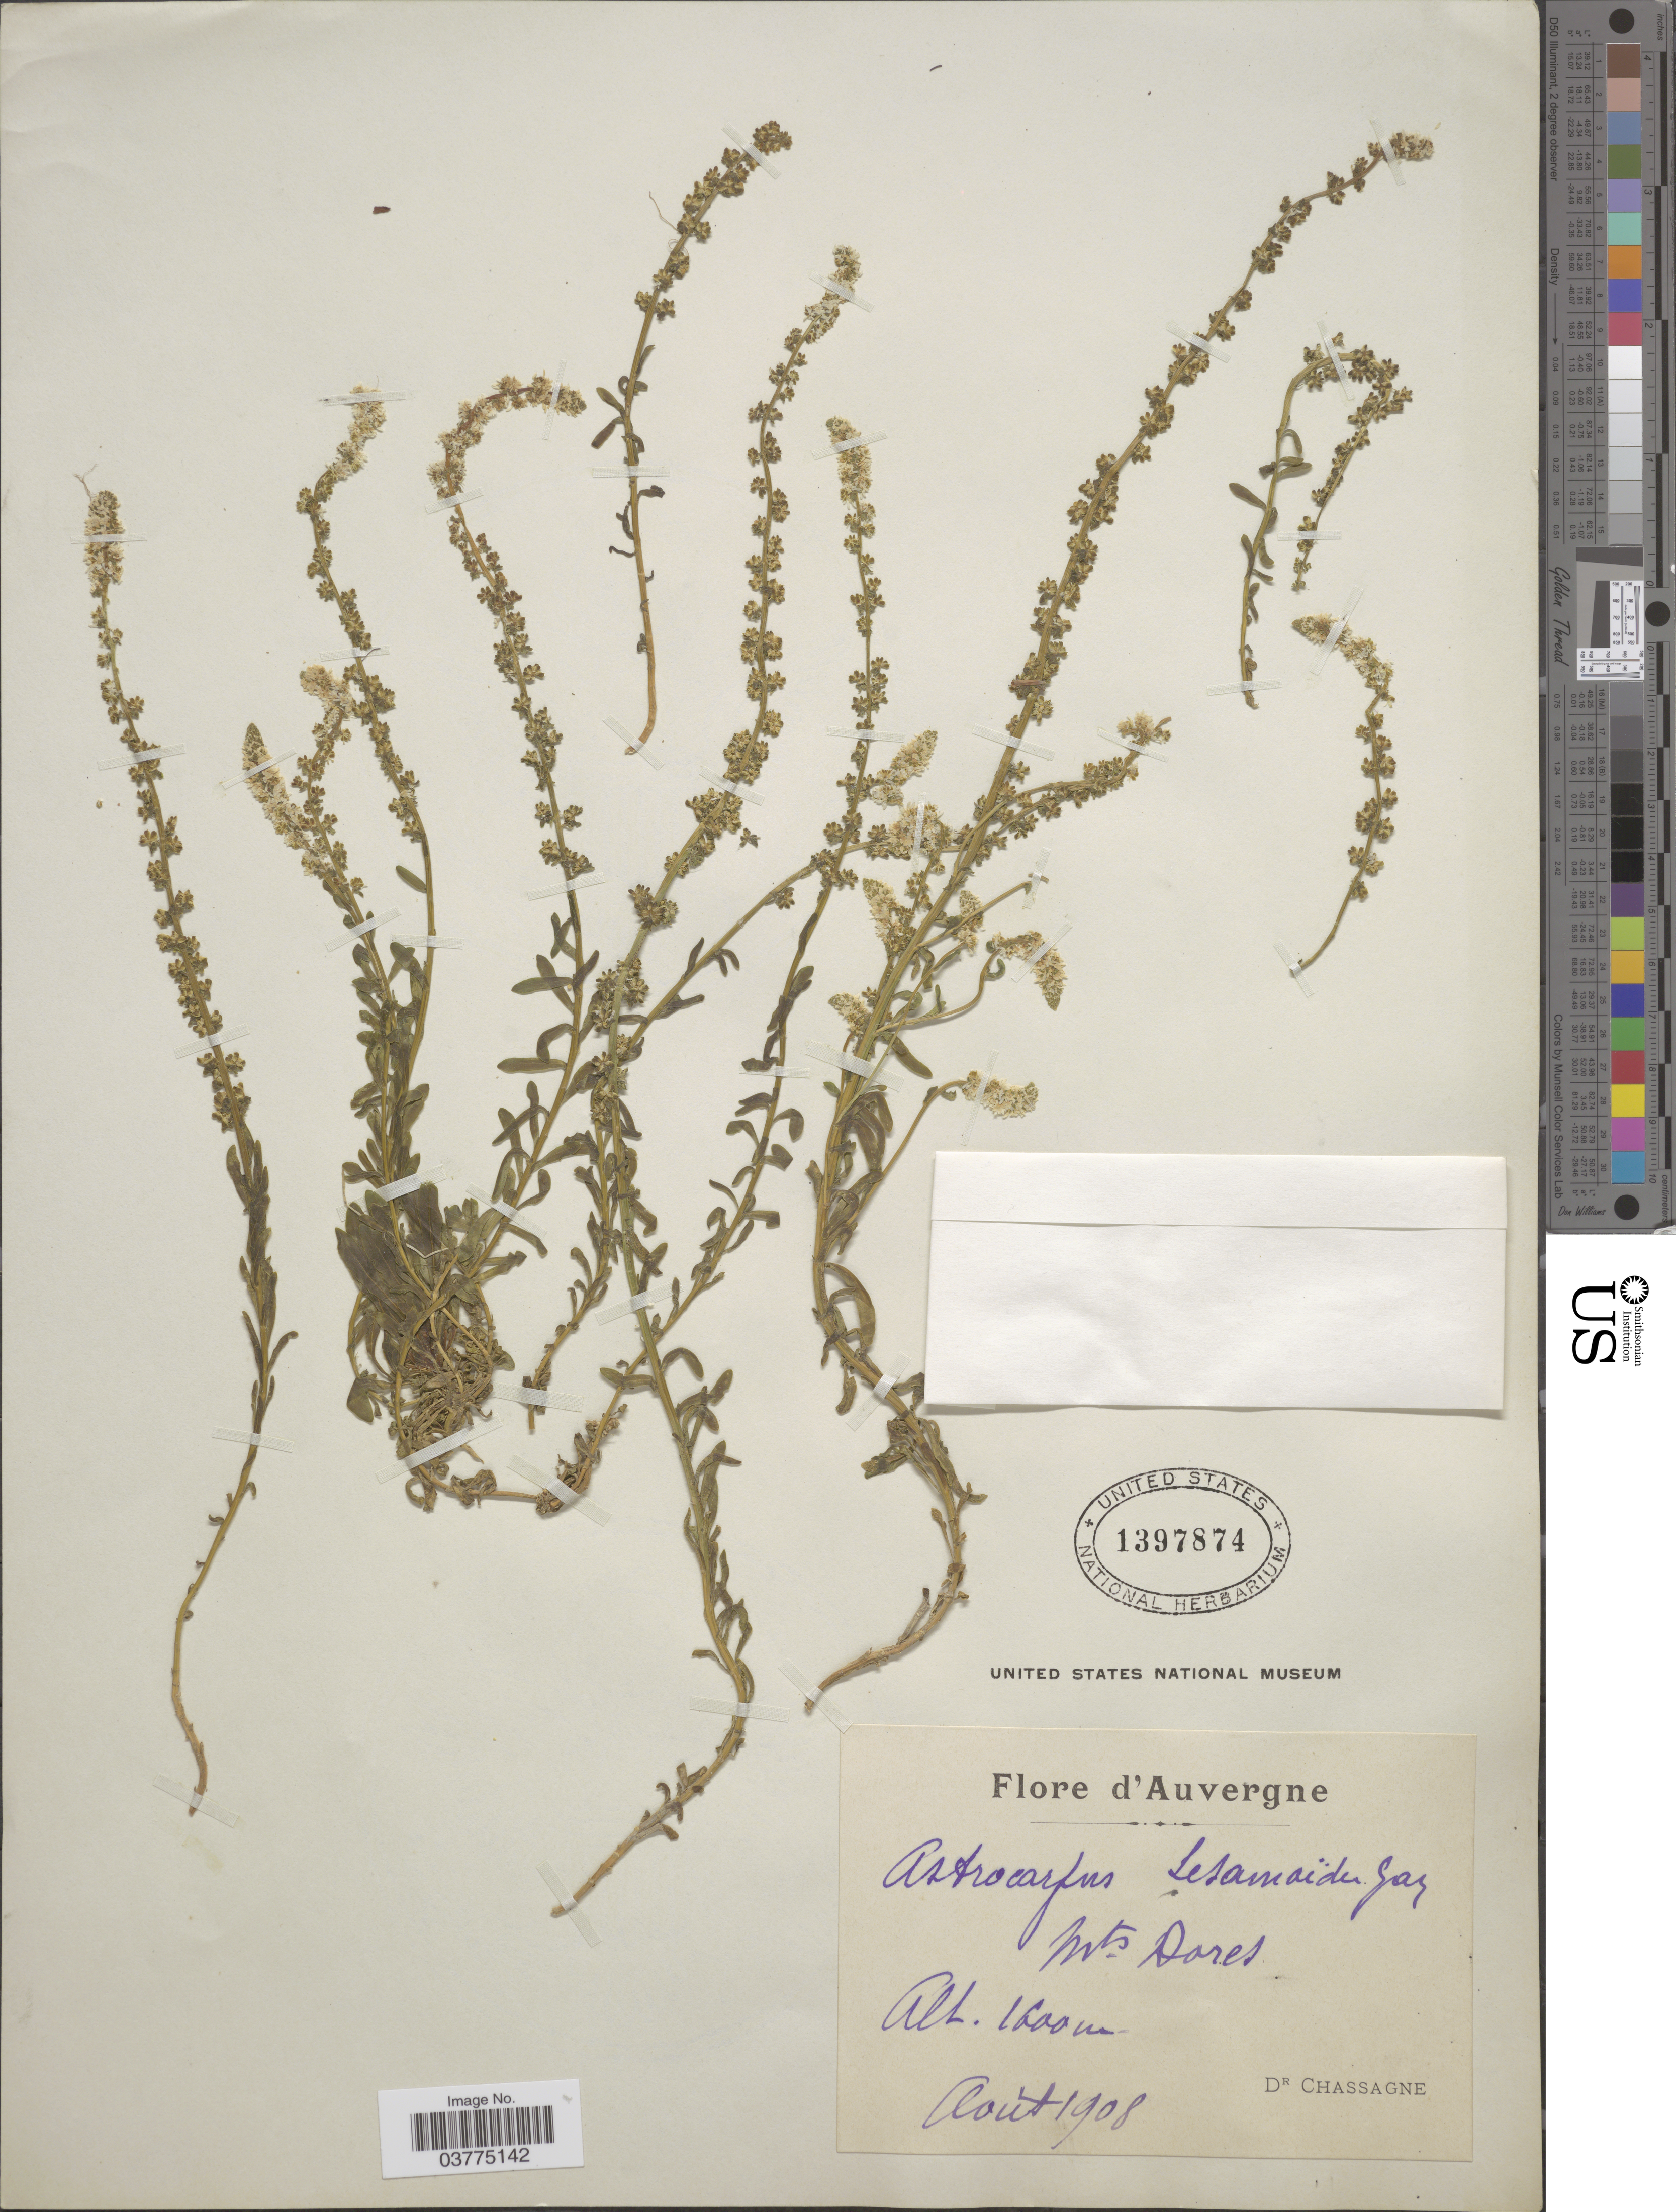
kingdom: Plantae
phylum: Tracheophyta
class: Magnoliopsida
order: Brassicales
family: Resedaceae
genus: Sesamoides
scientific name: Sesamoides interrupta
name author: (Boreau) G. López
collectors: Chassagne, --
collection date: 1908-08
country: France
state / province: Auvergne-Rhône-Alpes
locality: Mts. Dores.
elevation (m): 1600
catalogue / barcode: US 1397874